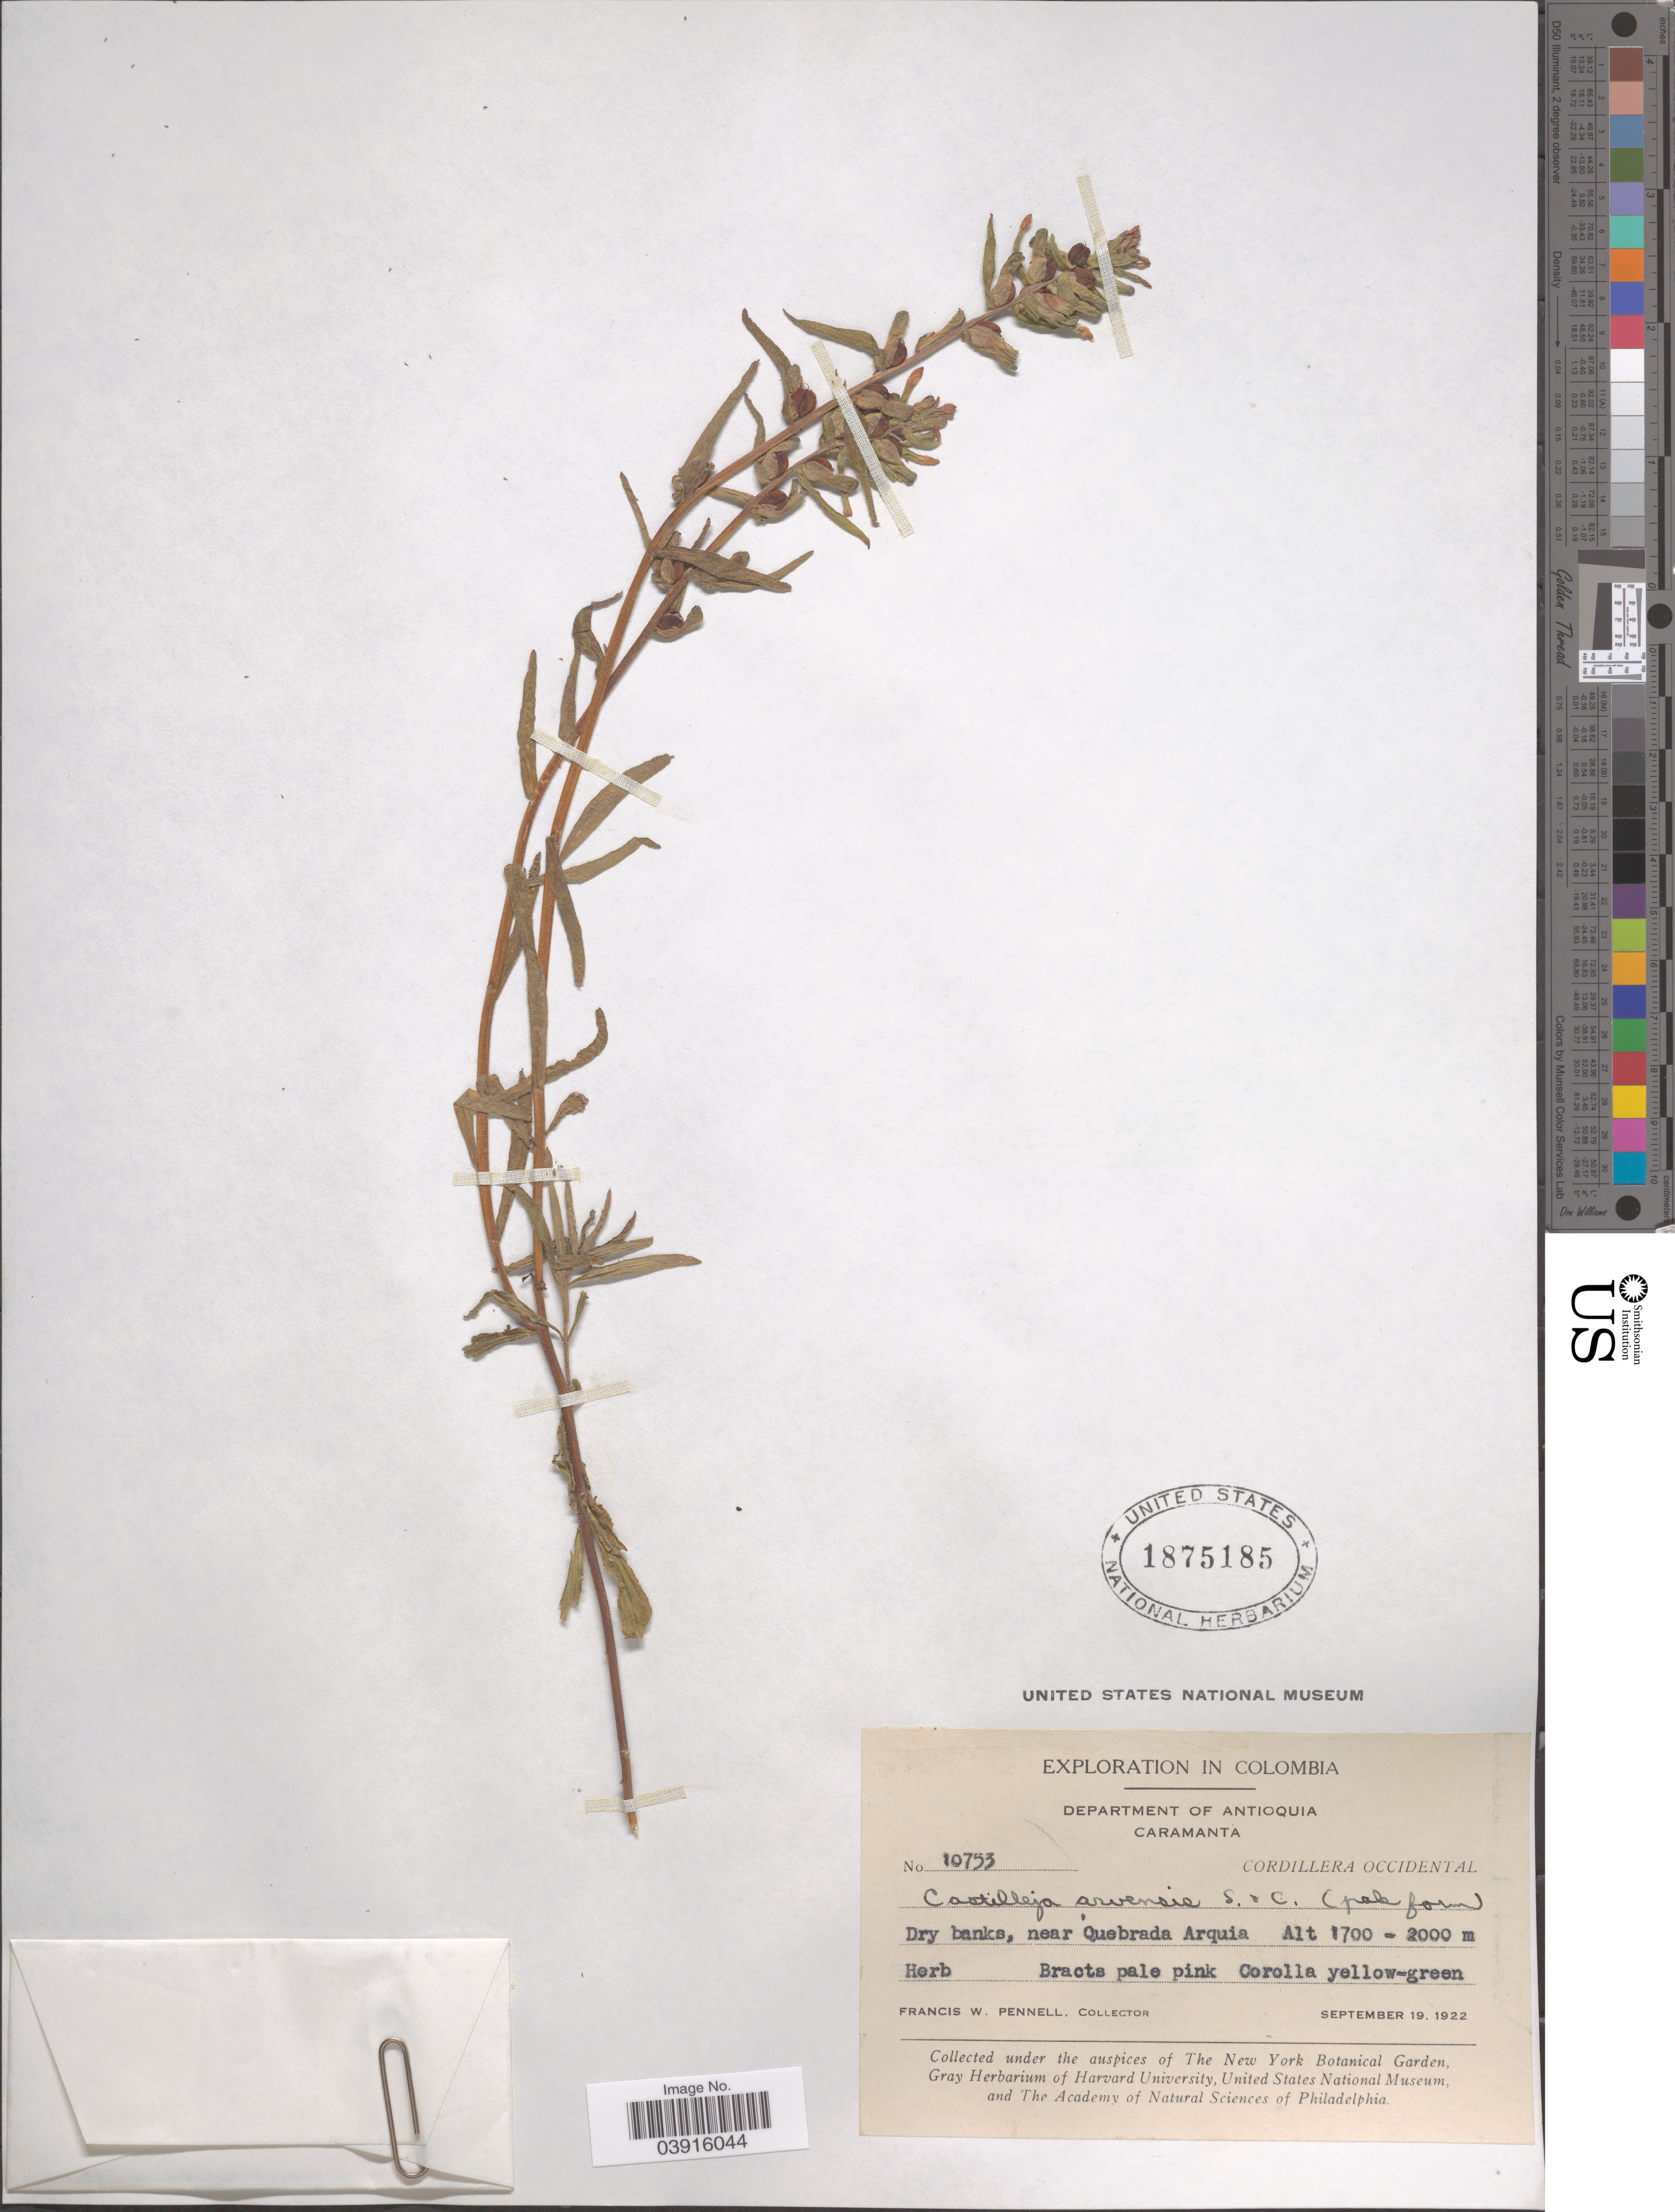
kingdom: Plantae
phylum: Tracheophyta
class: Magnoliopsida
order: Lamiales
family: Orobanchaceae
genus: Castilleja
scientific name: Castilleja arvensis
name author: Schltdl. & Cham.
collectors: F. W. Pennell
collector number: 10753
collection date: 1922-09-19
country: Colombia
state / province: Antioquia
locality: Department of Antioquia. Caramanta. Cordillera Occidental. Near Quebrada Arquia.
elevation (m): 1700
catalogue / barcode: US 1875185